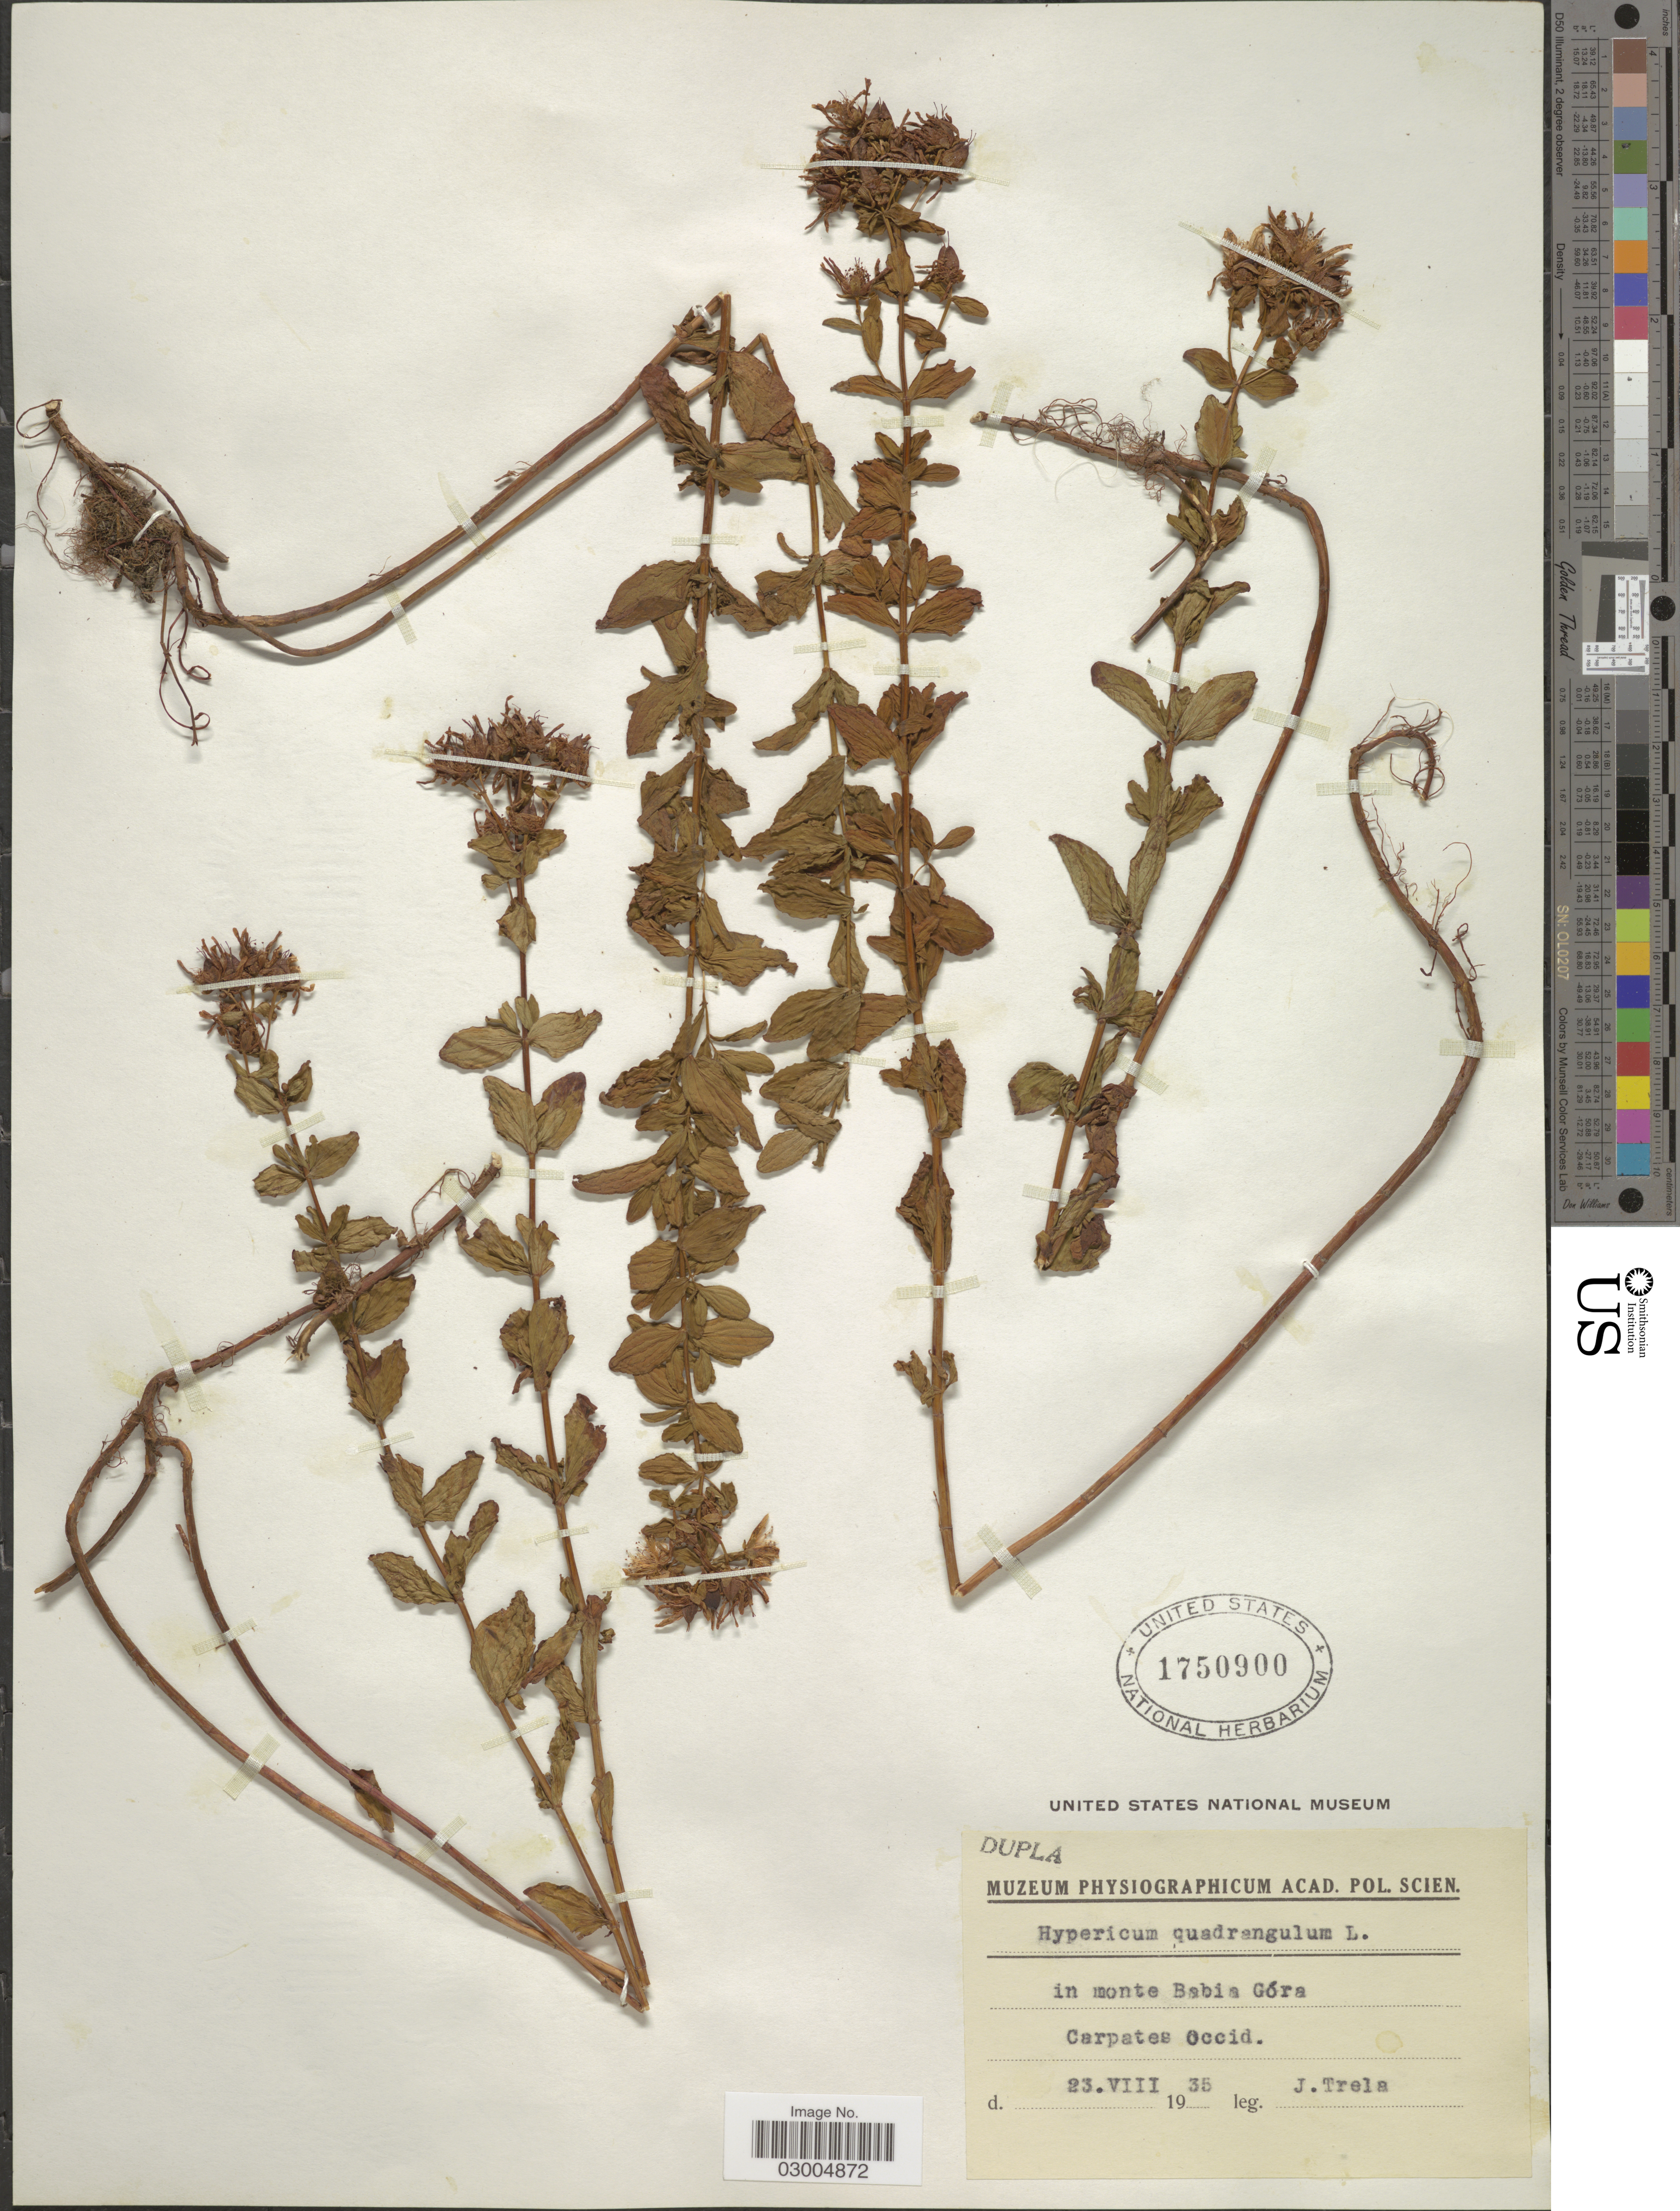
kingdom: Plantae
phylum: Tracheophyta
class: Magnoliopsida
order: Malpighiales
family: Hypericaceae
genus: Hypericum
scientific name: Hypericum quadrangulum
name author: L.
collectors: J. Trela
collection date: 1935-08-23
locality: In monte Babia Góra. Carpates Occid.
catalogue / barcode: US 1750900